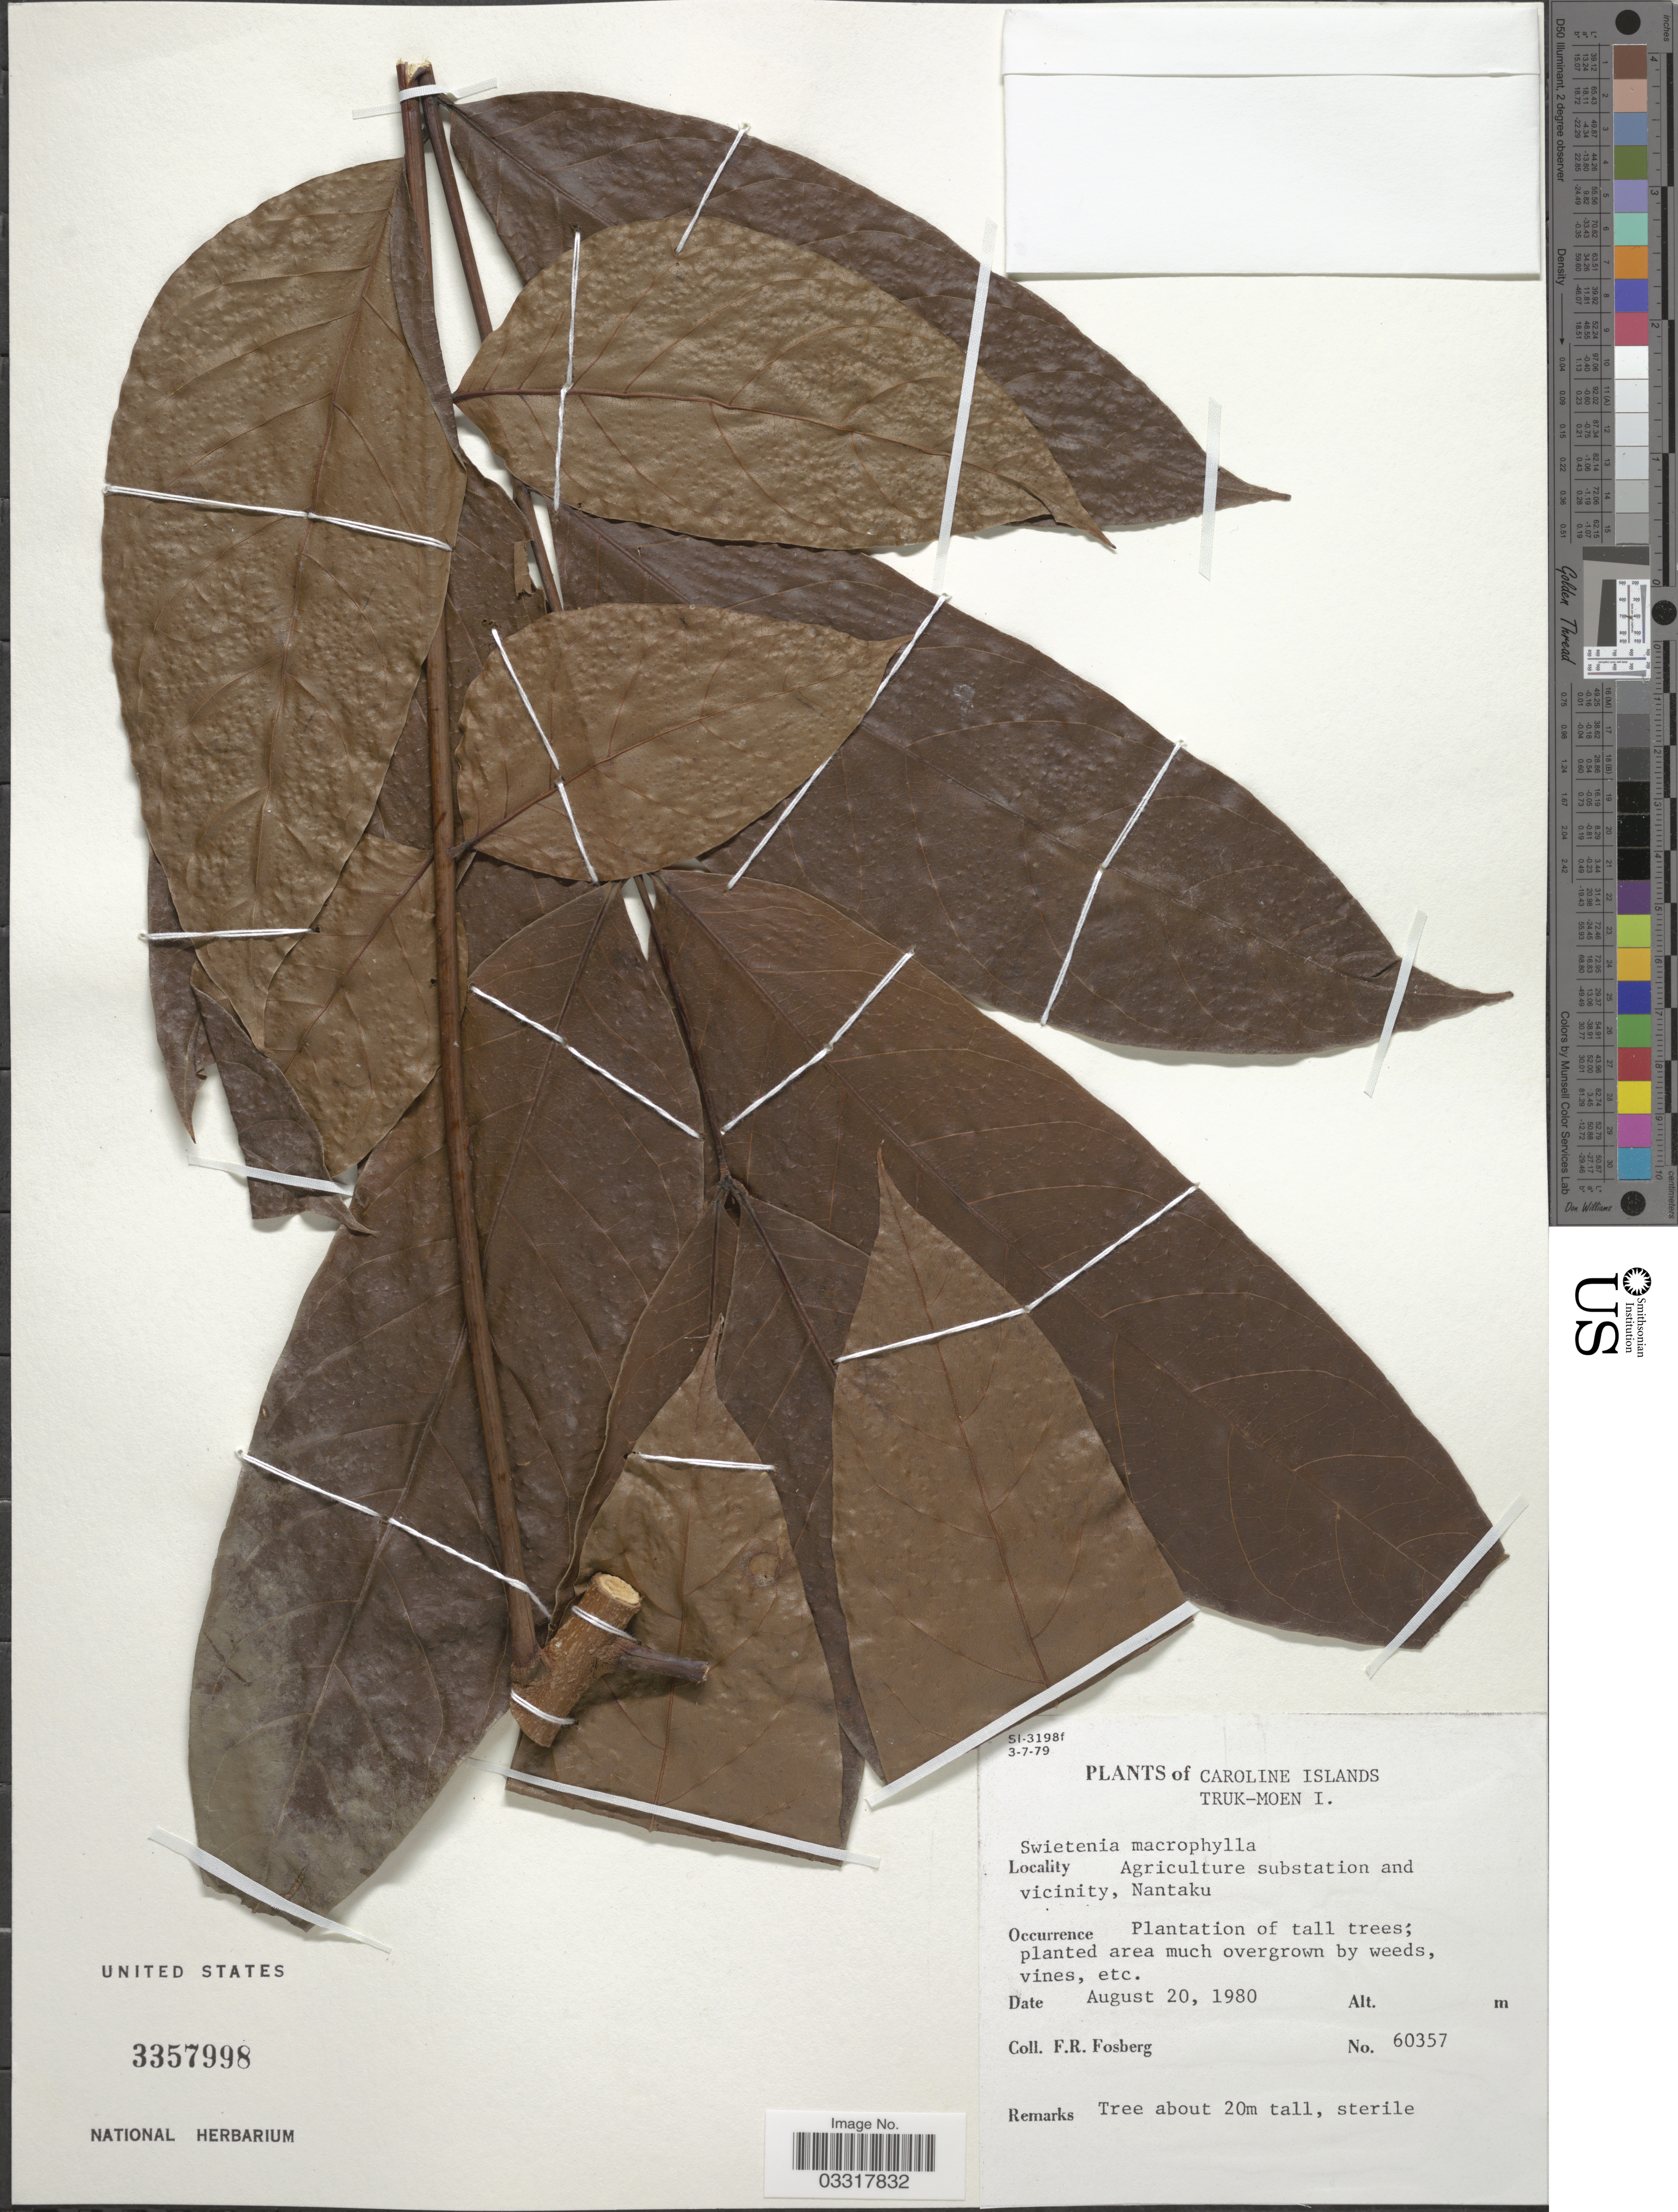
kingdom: Plantae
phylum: Tracheophyta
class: Magnoliopsida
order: Sapindales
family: Meliaceae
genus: Swietenia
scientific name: Swietenia macrophylla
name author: King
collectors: F. R. Fosberg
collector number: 60357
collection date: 1980-08-20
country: Micronesia, Federated States of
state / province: Truk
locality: Caroline Islands. Truk-Moen I. Agriculture substation and vicinity, Nantaku.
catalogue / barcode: US 3357998